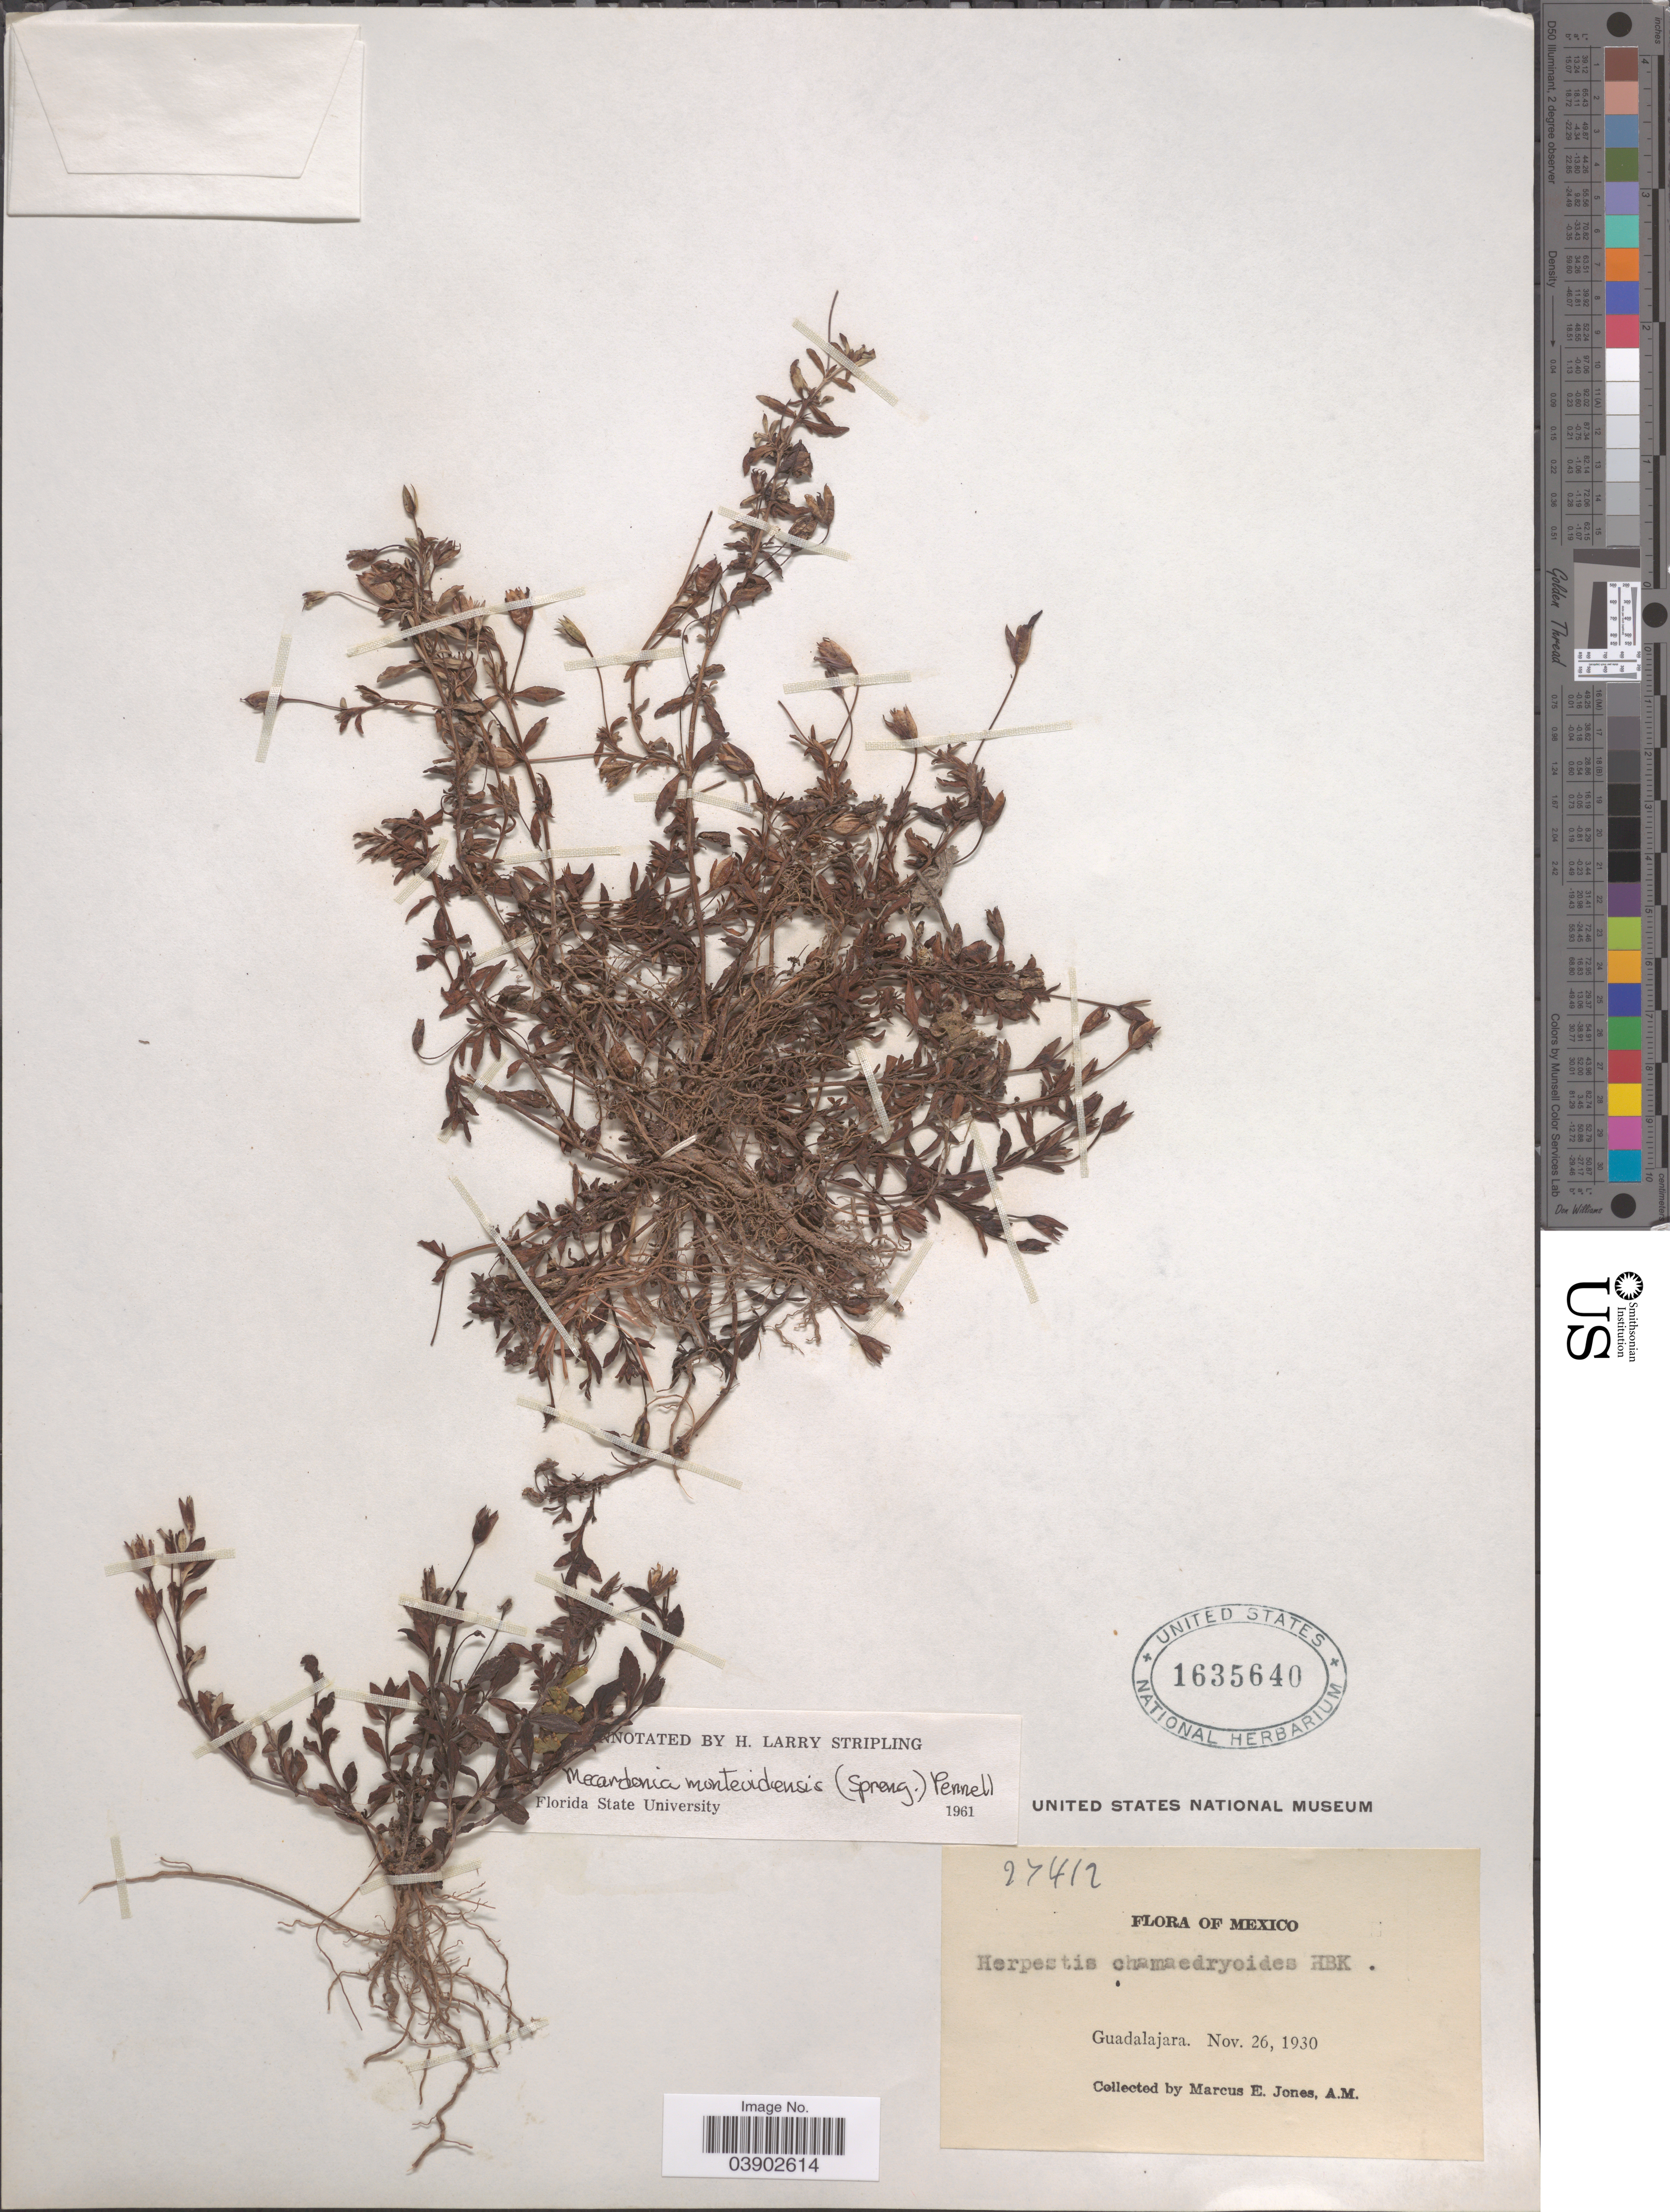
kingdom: Plantae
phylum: Tracheophyta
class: Magnoliopsida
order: Lamiales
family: Plantaginaceae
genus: Mecardonia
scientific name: Mecardonia procumbens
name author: (Mill.) Small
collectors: M. E. Jones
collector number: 27412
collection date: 1930-11-26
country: Mexico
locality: Guadalajara.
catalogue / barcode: US 1635640